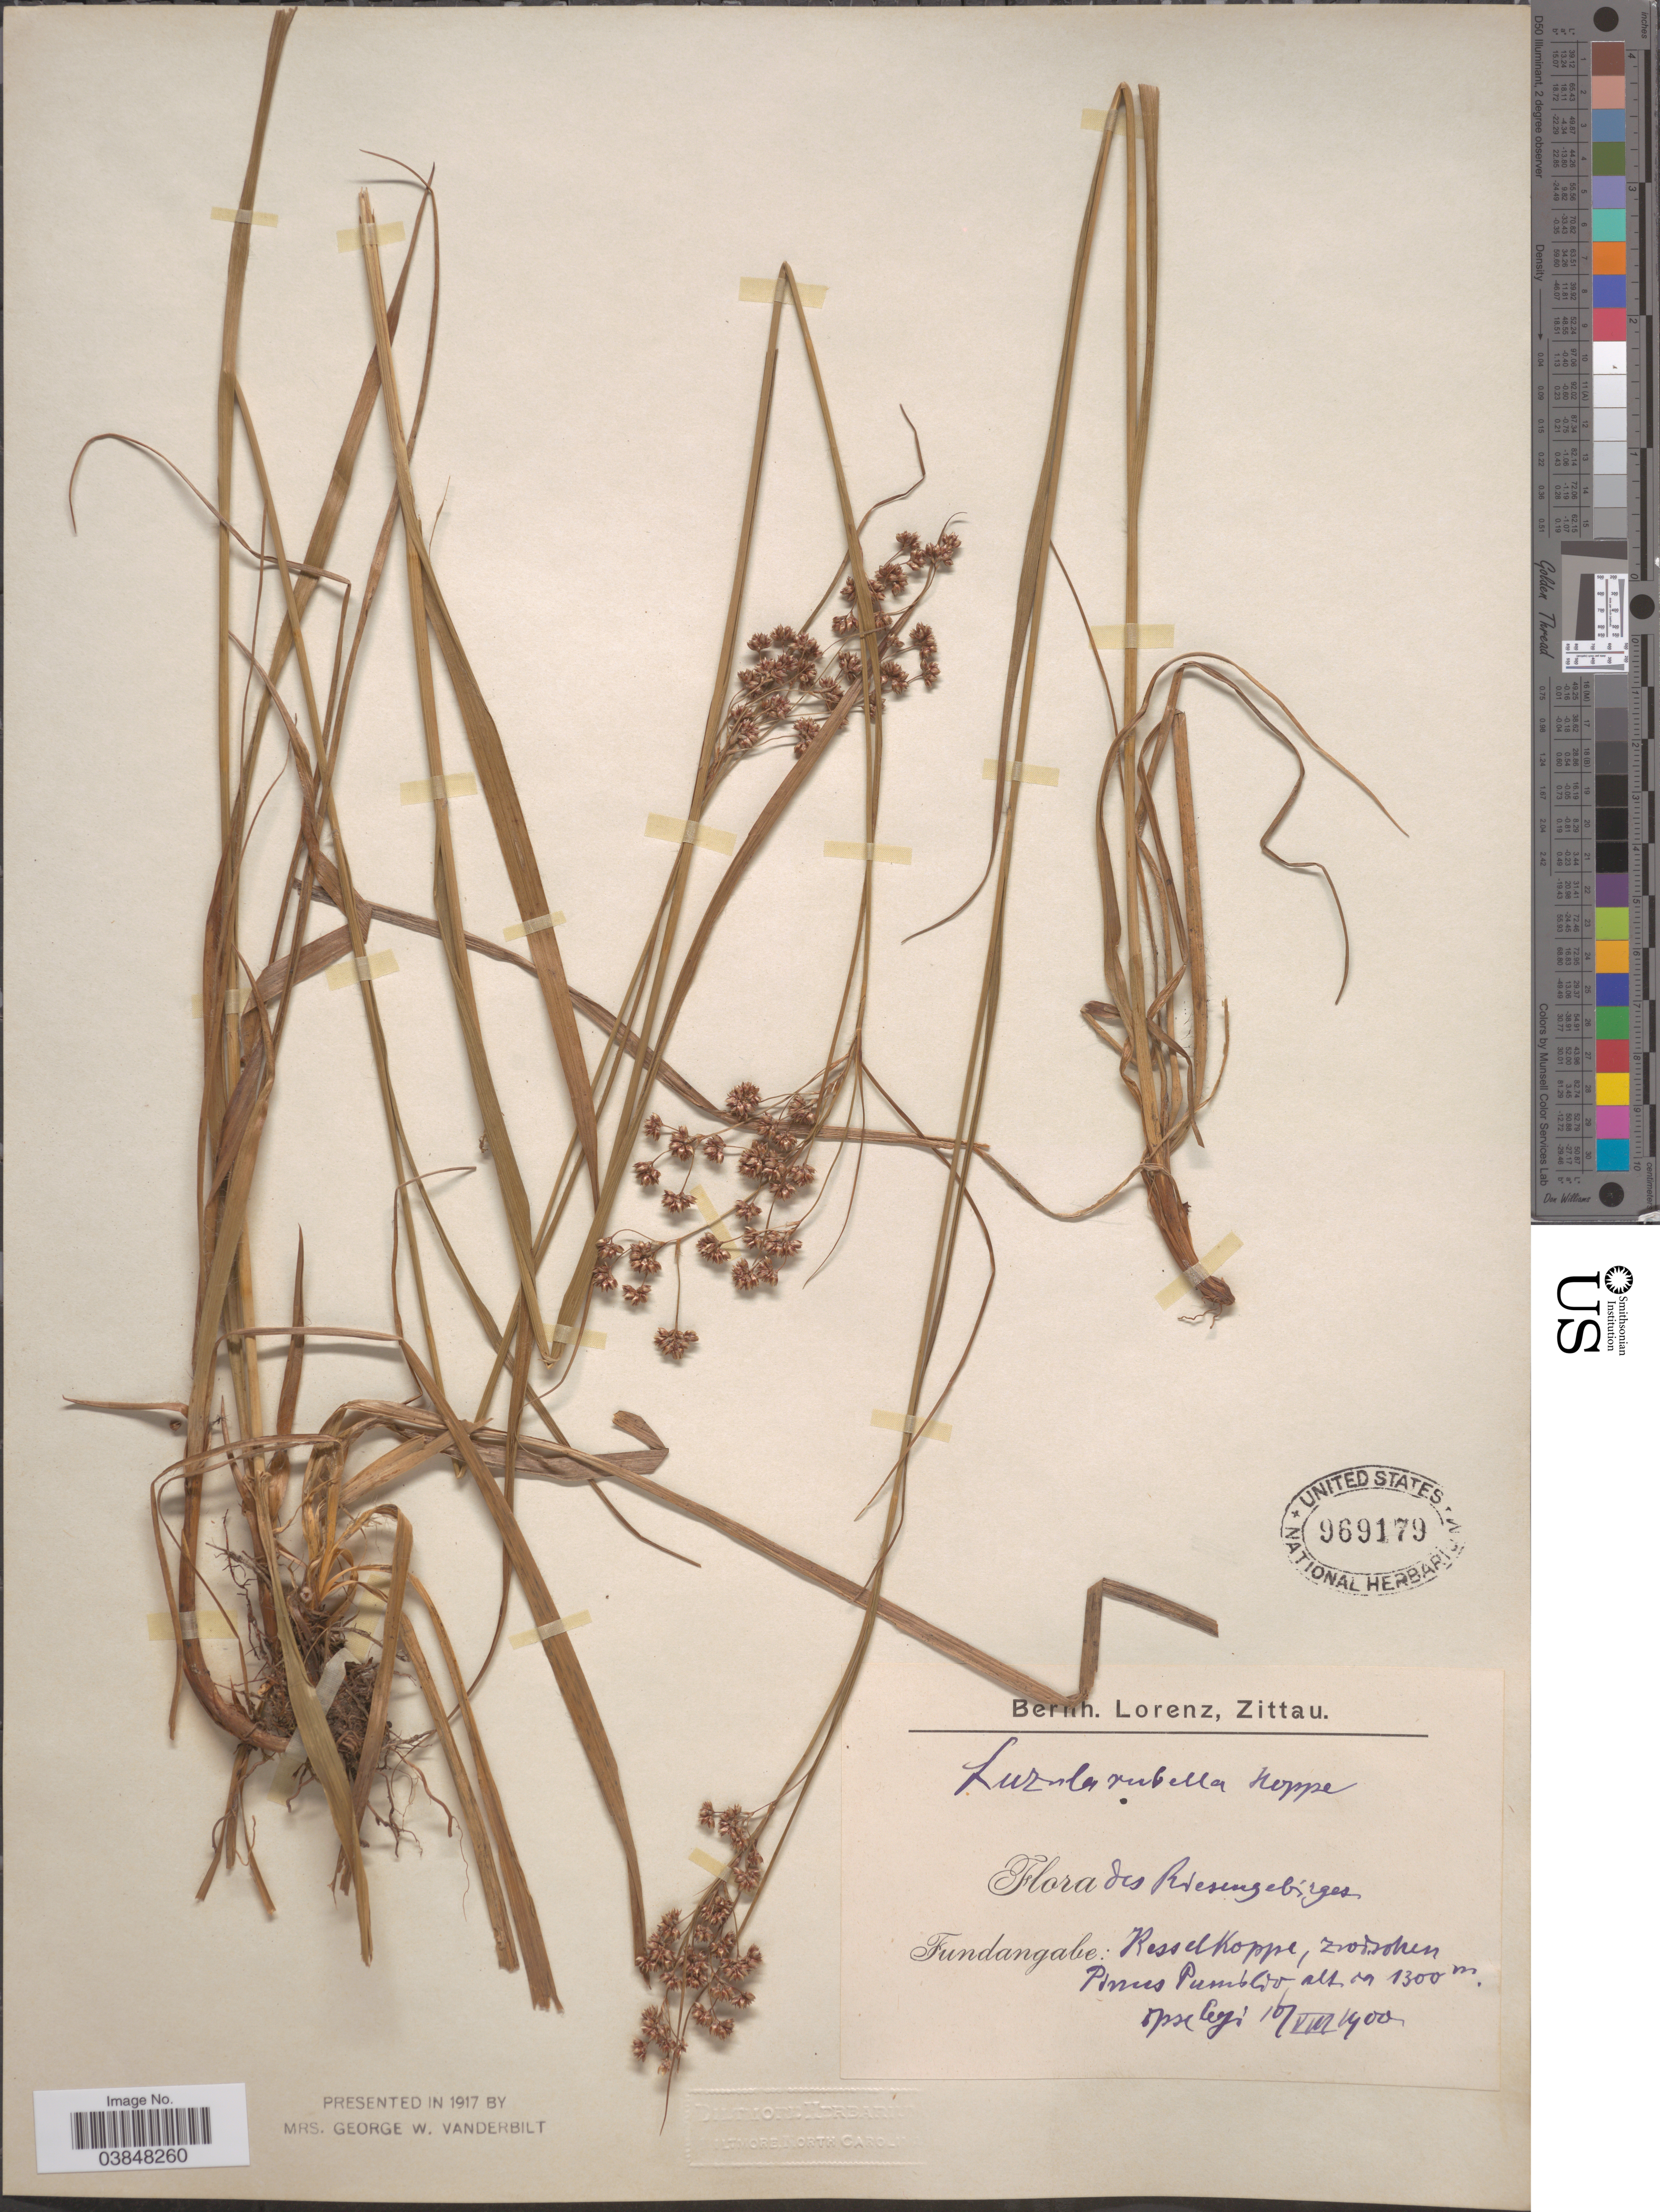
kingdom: Plantae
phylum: Tracheophyta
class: Liliopsida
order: Poales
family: Juncaceae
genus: Luzula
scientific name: Luzula rubella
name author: Hoppe ex Gaudin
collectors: B. Lorenz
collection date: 1900-08-16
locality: Riesengebirges, Resselkoppe, zwischen Pinus Pumilio.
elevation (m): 1300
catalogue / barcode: US 969179